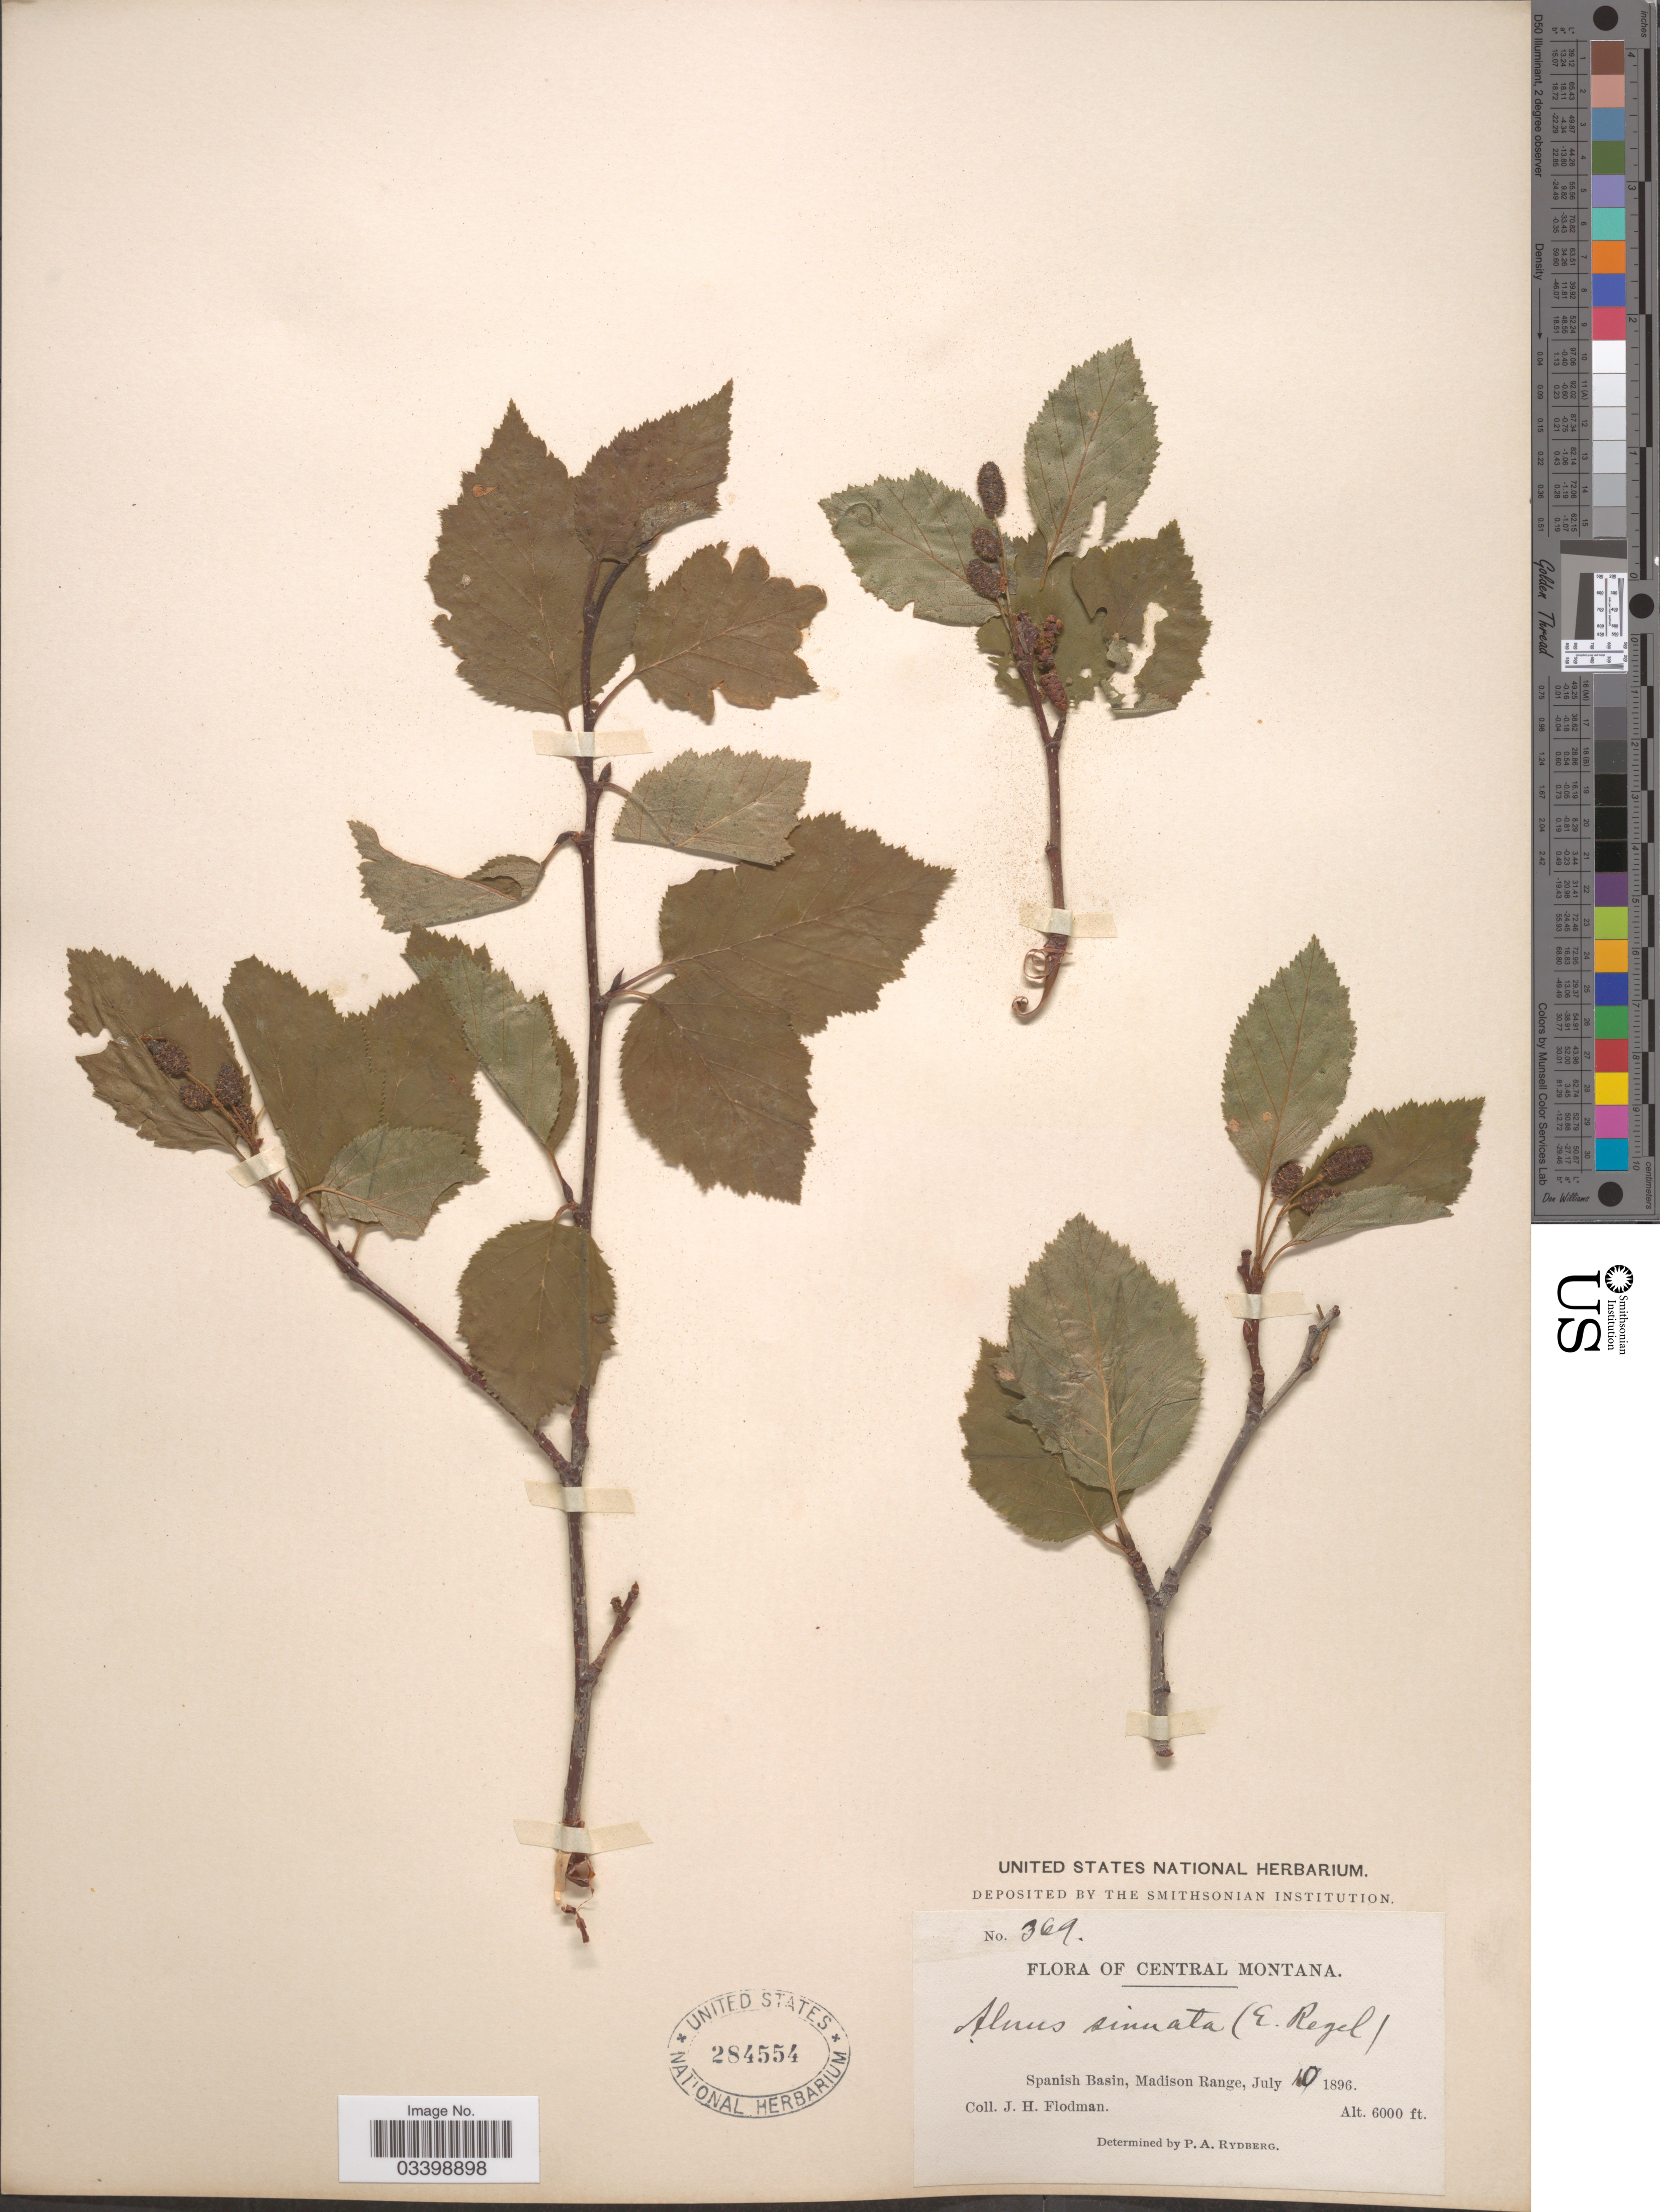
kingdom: Plantae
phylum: Tracheophyta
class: Magnoliopsida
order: Fagales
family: Betulaceae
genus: Alnus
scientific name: Alnus viridis subsp. sinuata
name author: Regel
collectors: J. Flodman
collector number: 369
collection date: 1896-07-10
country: United States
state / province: Montana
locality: Central Montana. Spanish Basin, Madison Range.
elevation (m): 1829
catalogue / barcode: US 284554